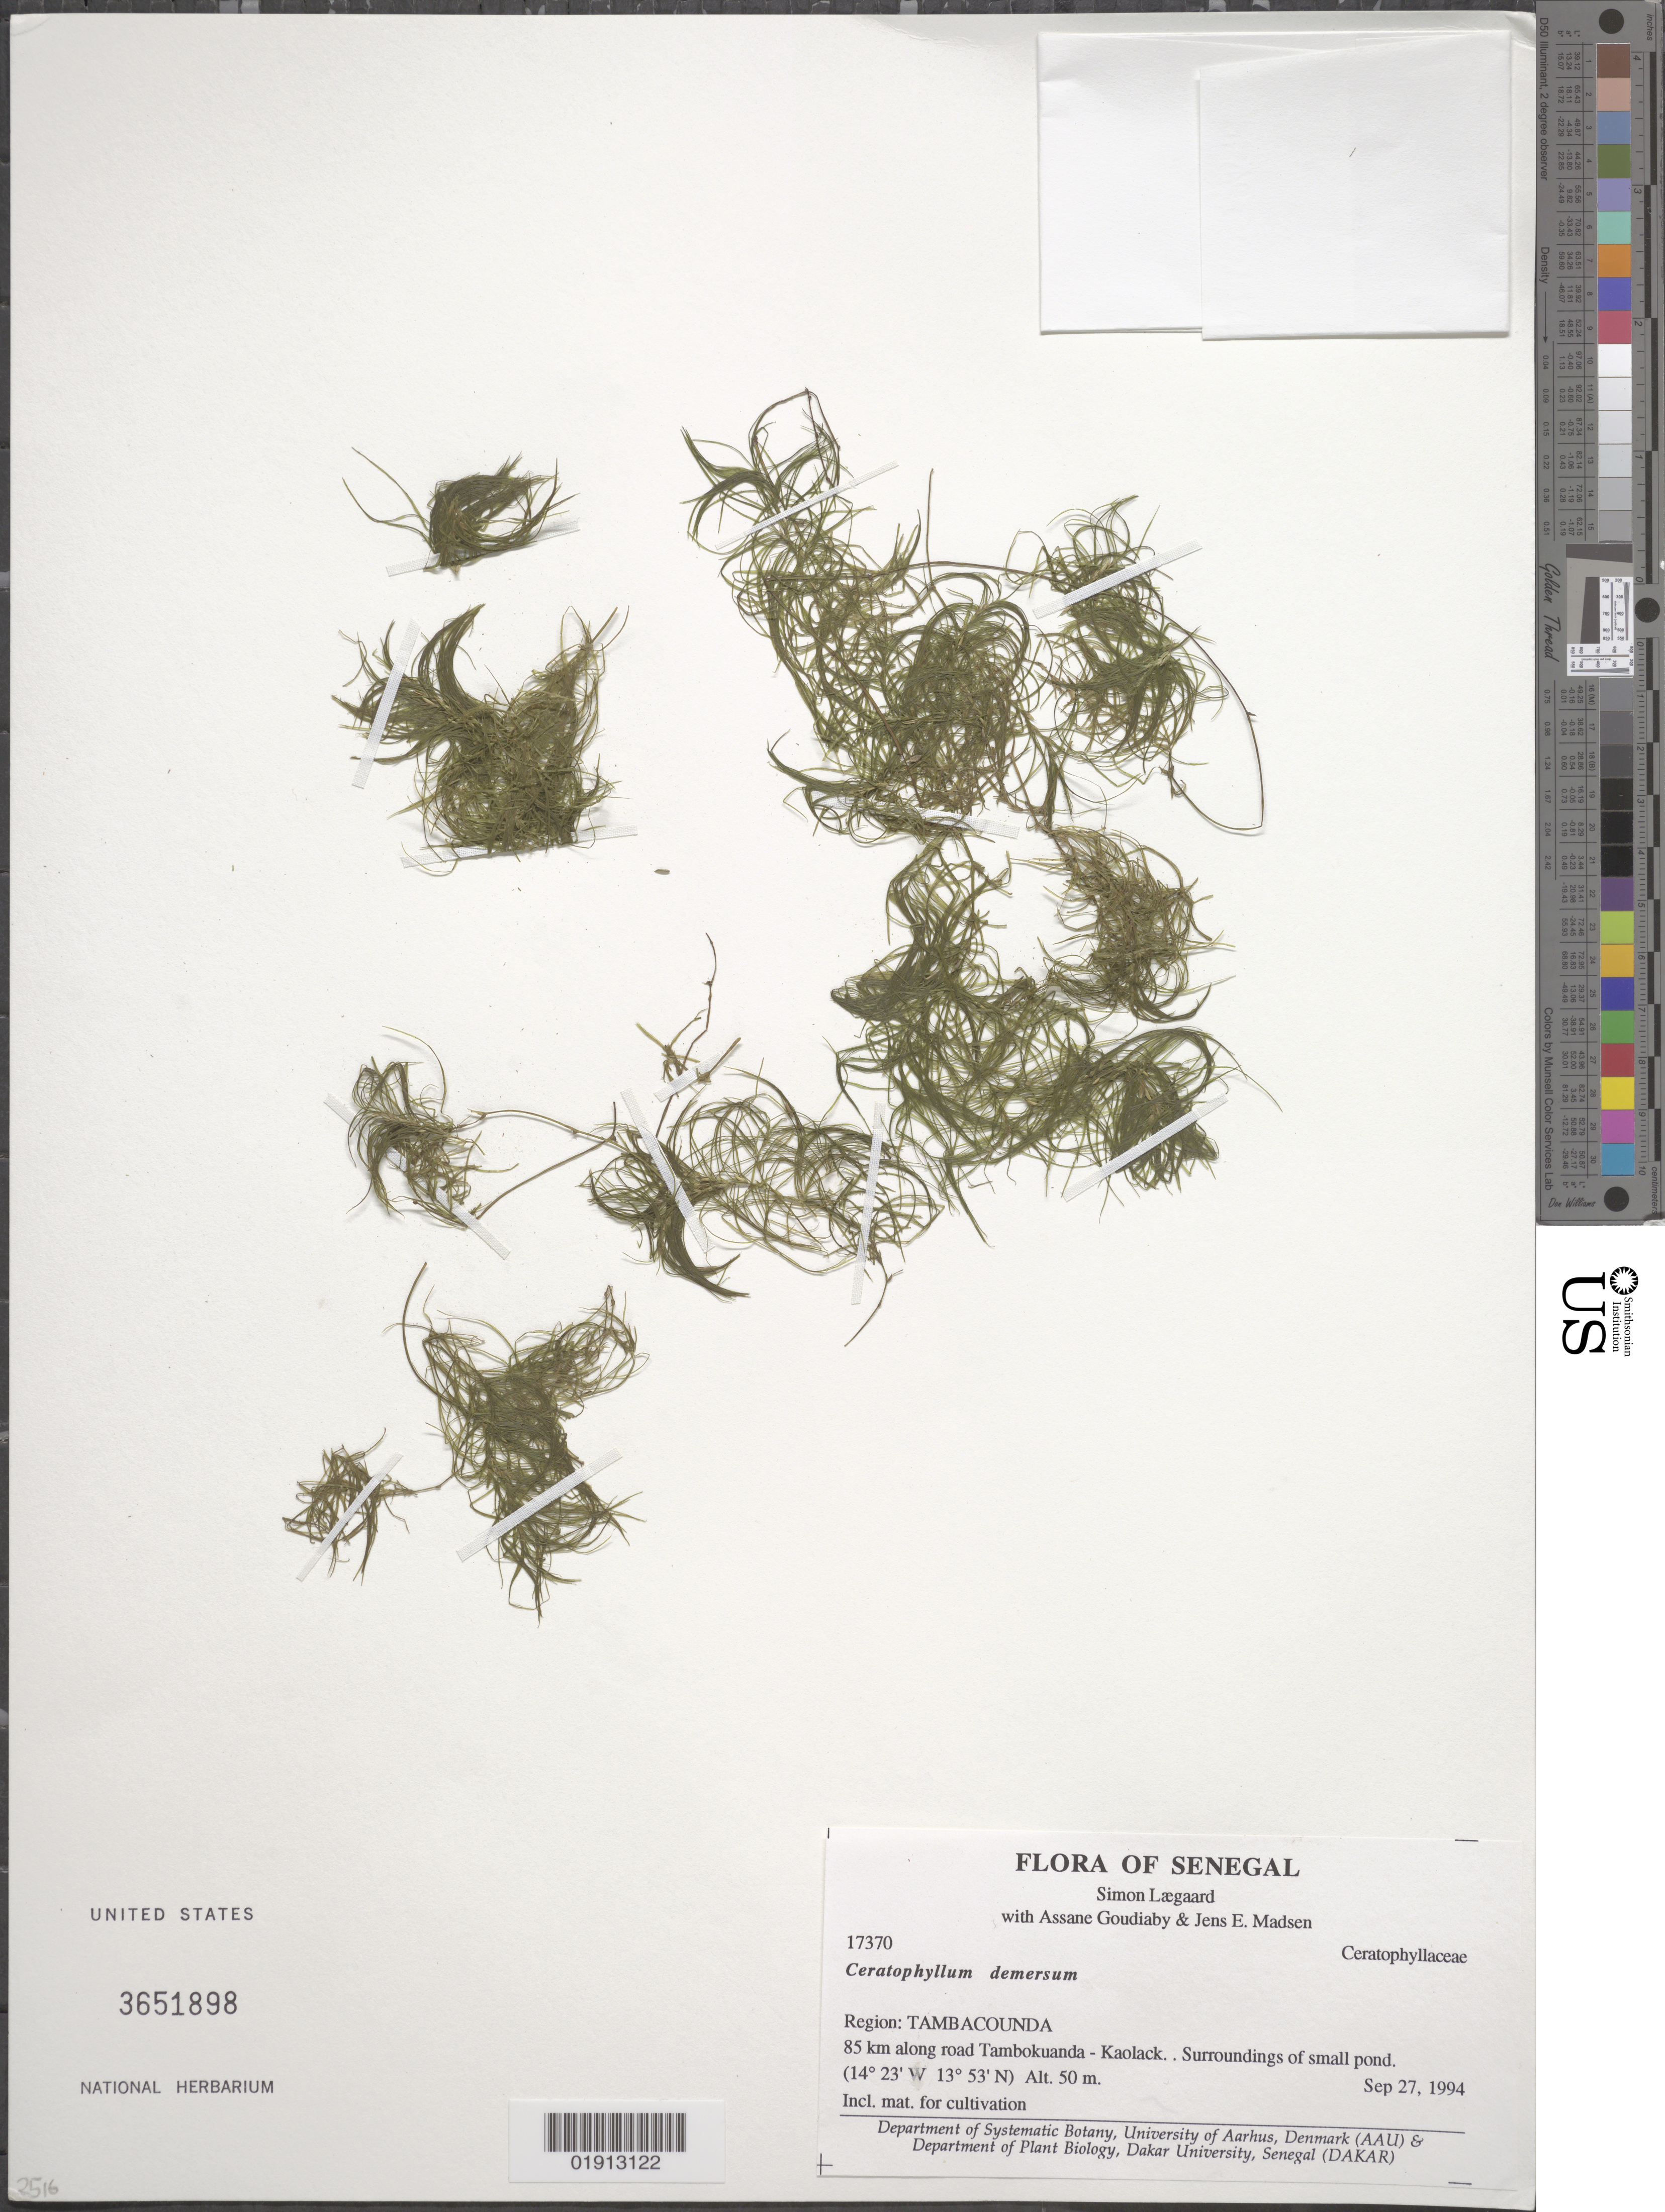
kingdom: Plantae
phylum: Tracheophyta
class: Magnoliopsida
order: Ceratophyllales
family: Ceratophyllaceae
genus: Ceratophyllum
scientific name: Ceratophyllum demersum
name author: L.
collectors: S. Lægaard, A. Goudiaby & J. E. Madsen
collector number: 17370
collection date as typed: Sep 27, 1994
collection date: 1994-09-27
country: Senegal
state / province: Tambacounda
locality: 85 km along road Tambokuanda - Kaolack.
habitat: Surroundings of small pond.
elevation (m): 50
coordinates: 13 53 N, 14 23 W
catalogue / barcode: US 3651898